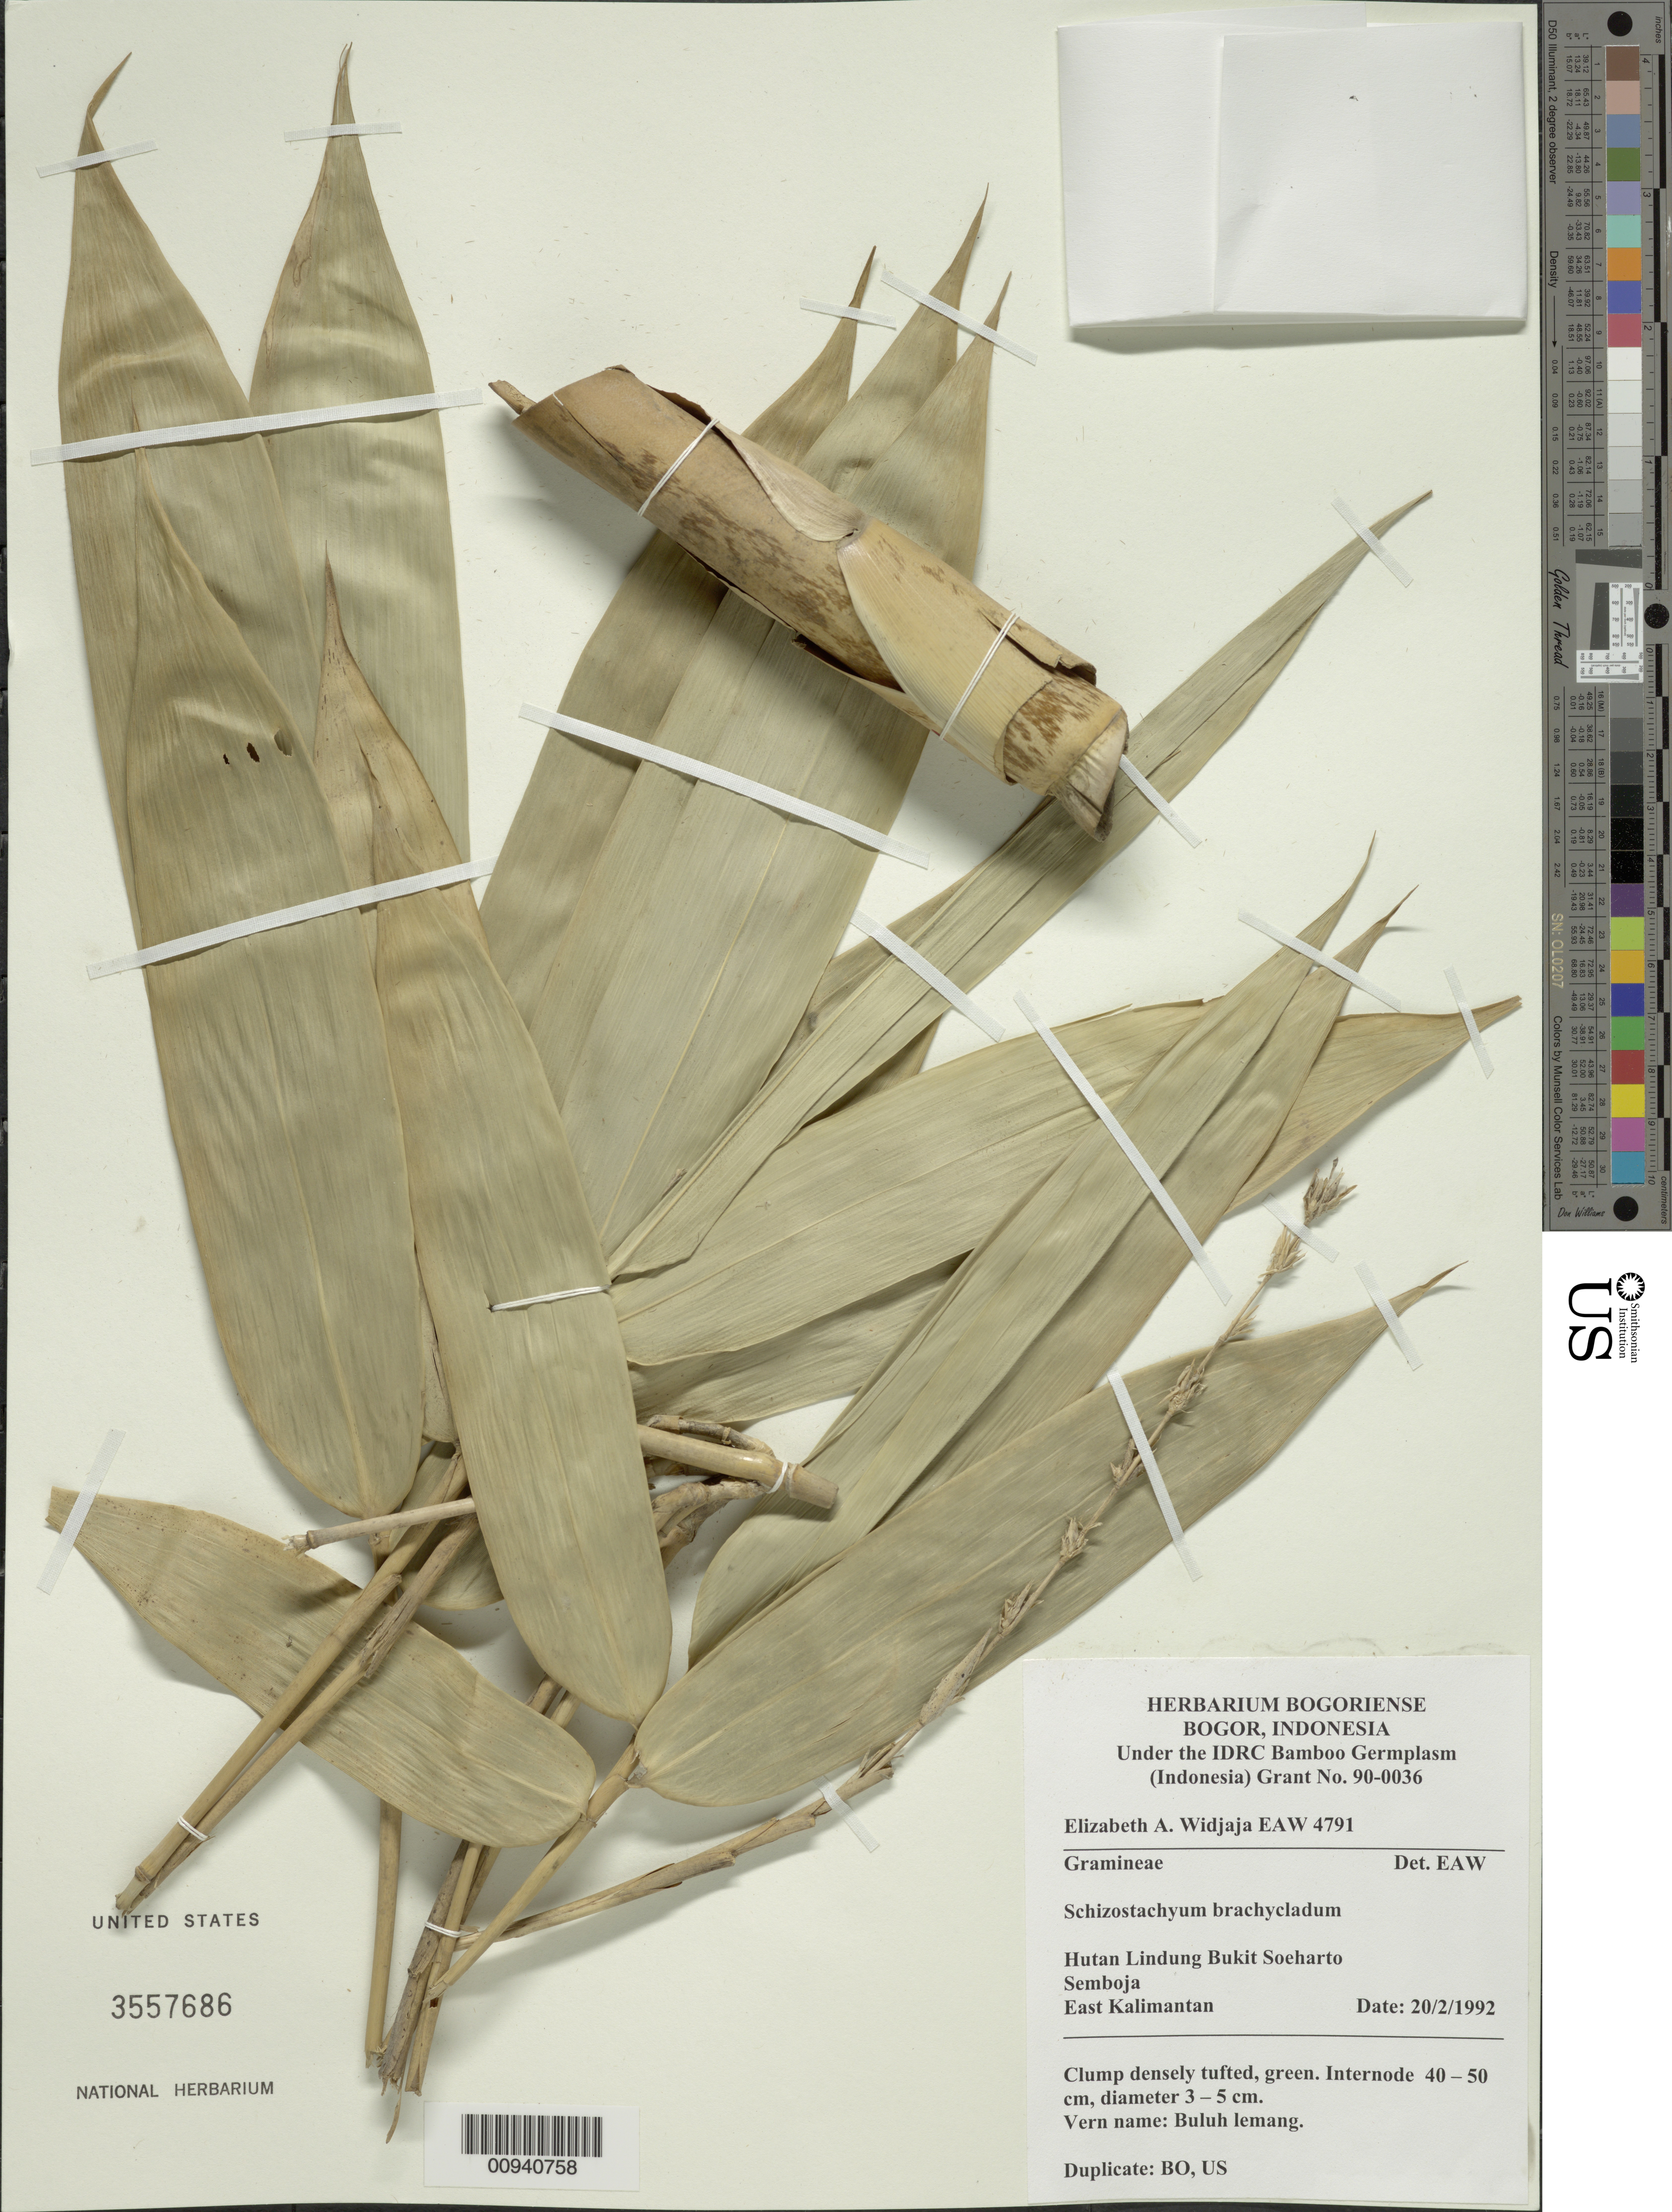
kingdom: Plantae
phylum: Tracheophyta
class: Liliopsida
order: Poales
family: Poaceae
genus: Schizostachyum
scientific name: Schizostachyum brachycladum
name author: (Kurz ex Munro) Kurz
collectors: E. A. Widjaja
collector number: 4791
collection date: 1992-02-20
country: Indonesia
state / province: Kalimantan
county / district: Kalimantan Timur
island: Borneo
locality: Hutan Lindung, Bukit Soeharto, Semboja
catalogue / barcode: US 3557686